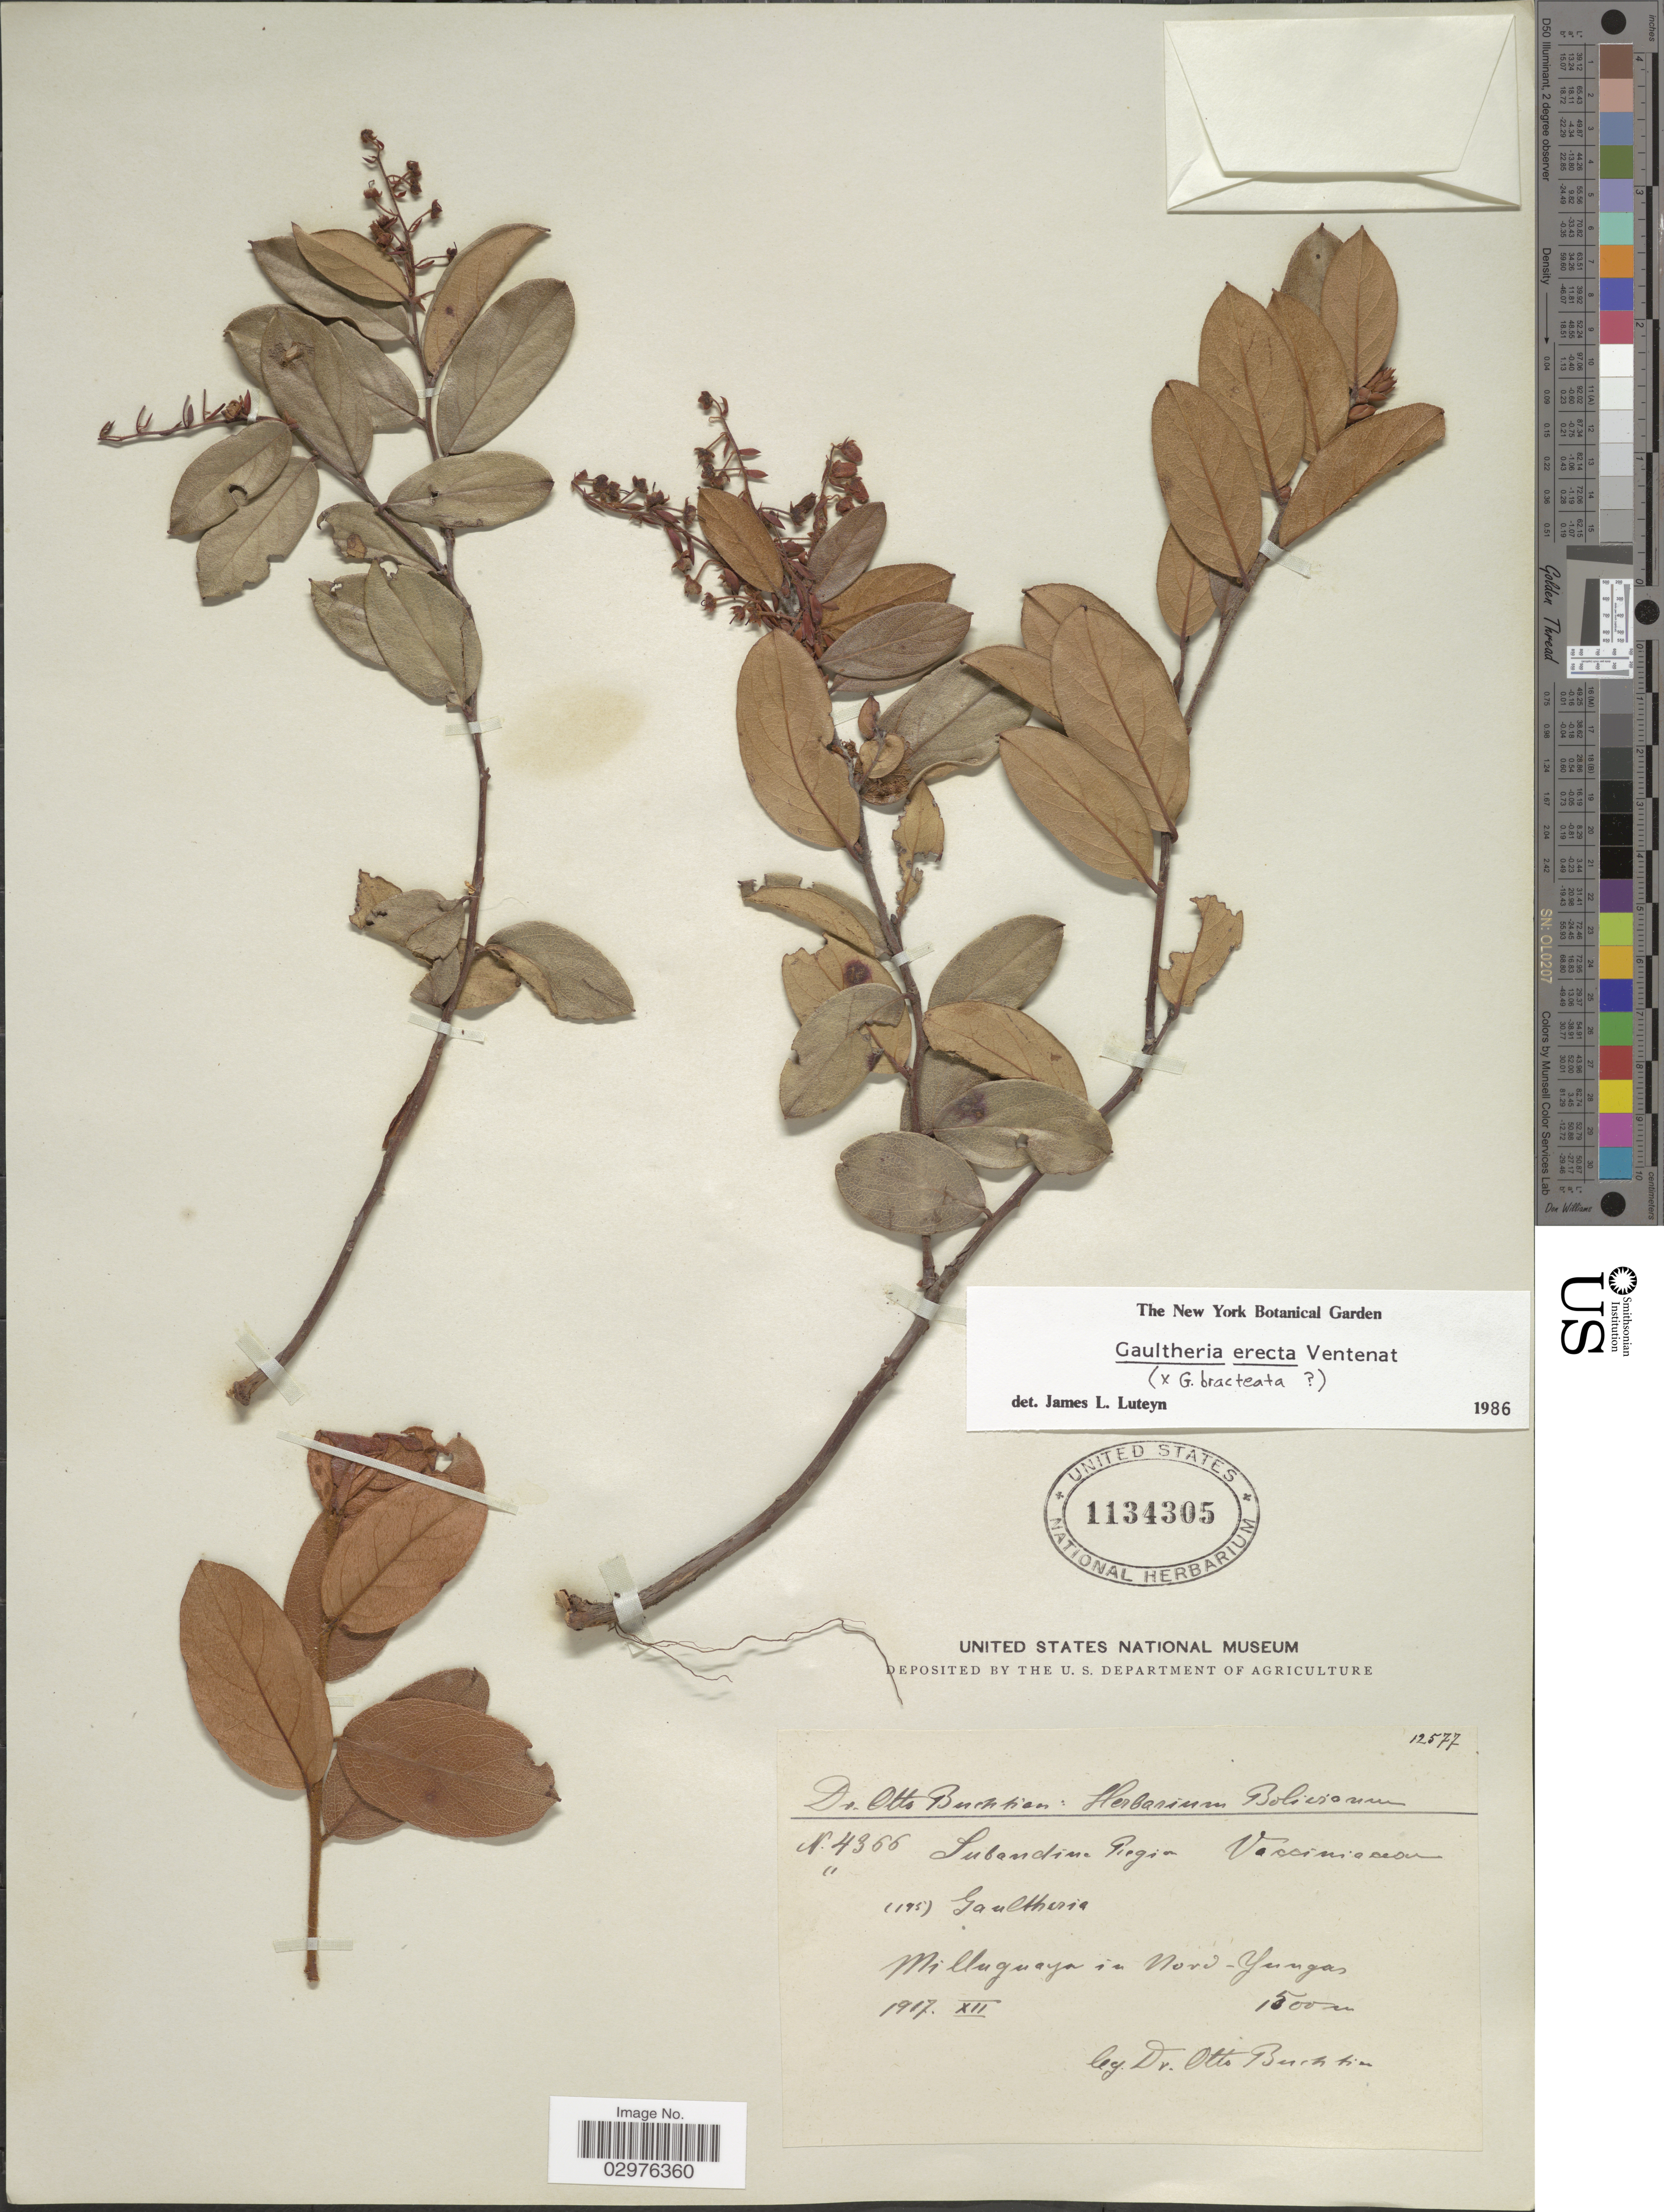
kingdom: Plantae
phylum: Tracheophyta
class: Magnoliopsida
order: Ericales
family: Ericaceae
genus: Gaultheria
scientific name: Gaultheria erecta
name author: Vent.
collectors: O. Buchtien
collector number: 4366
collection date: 1917-12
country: Bolivia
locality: Milluguaya in Nord-Yungas.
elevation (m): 1500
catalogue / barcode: US 1134305